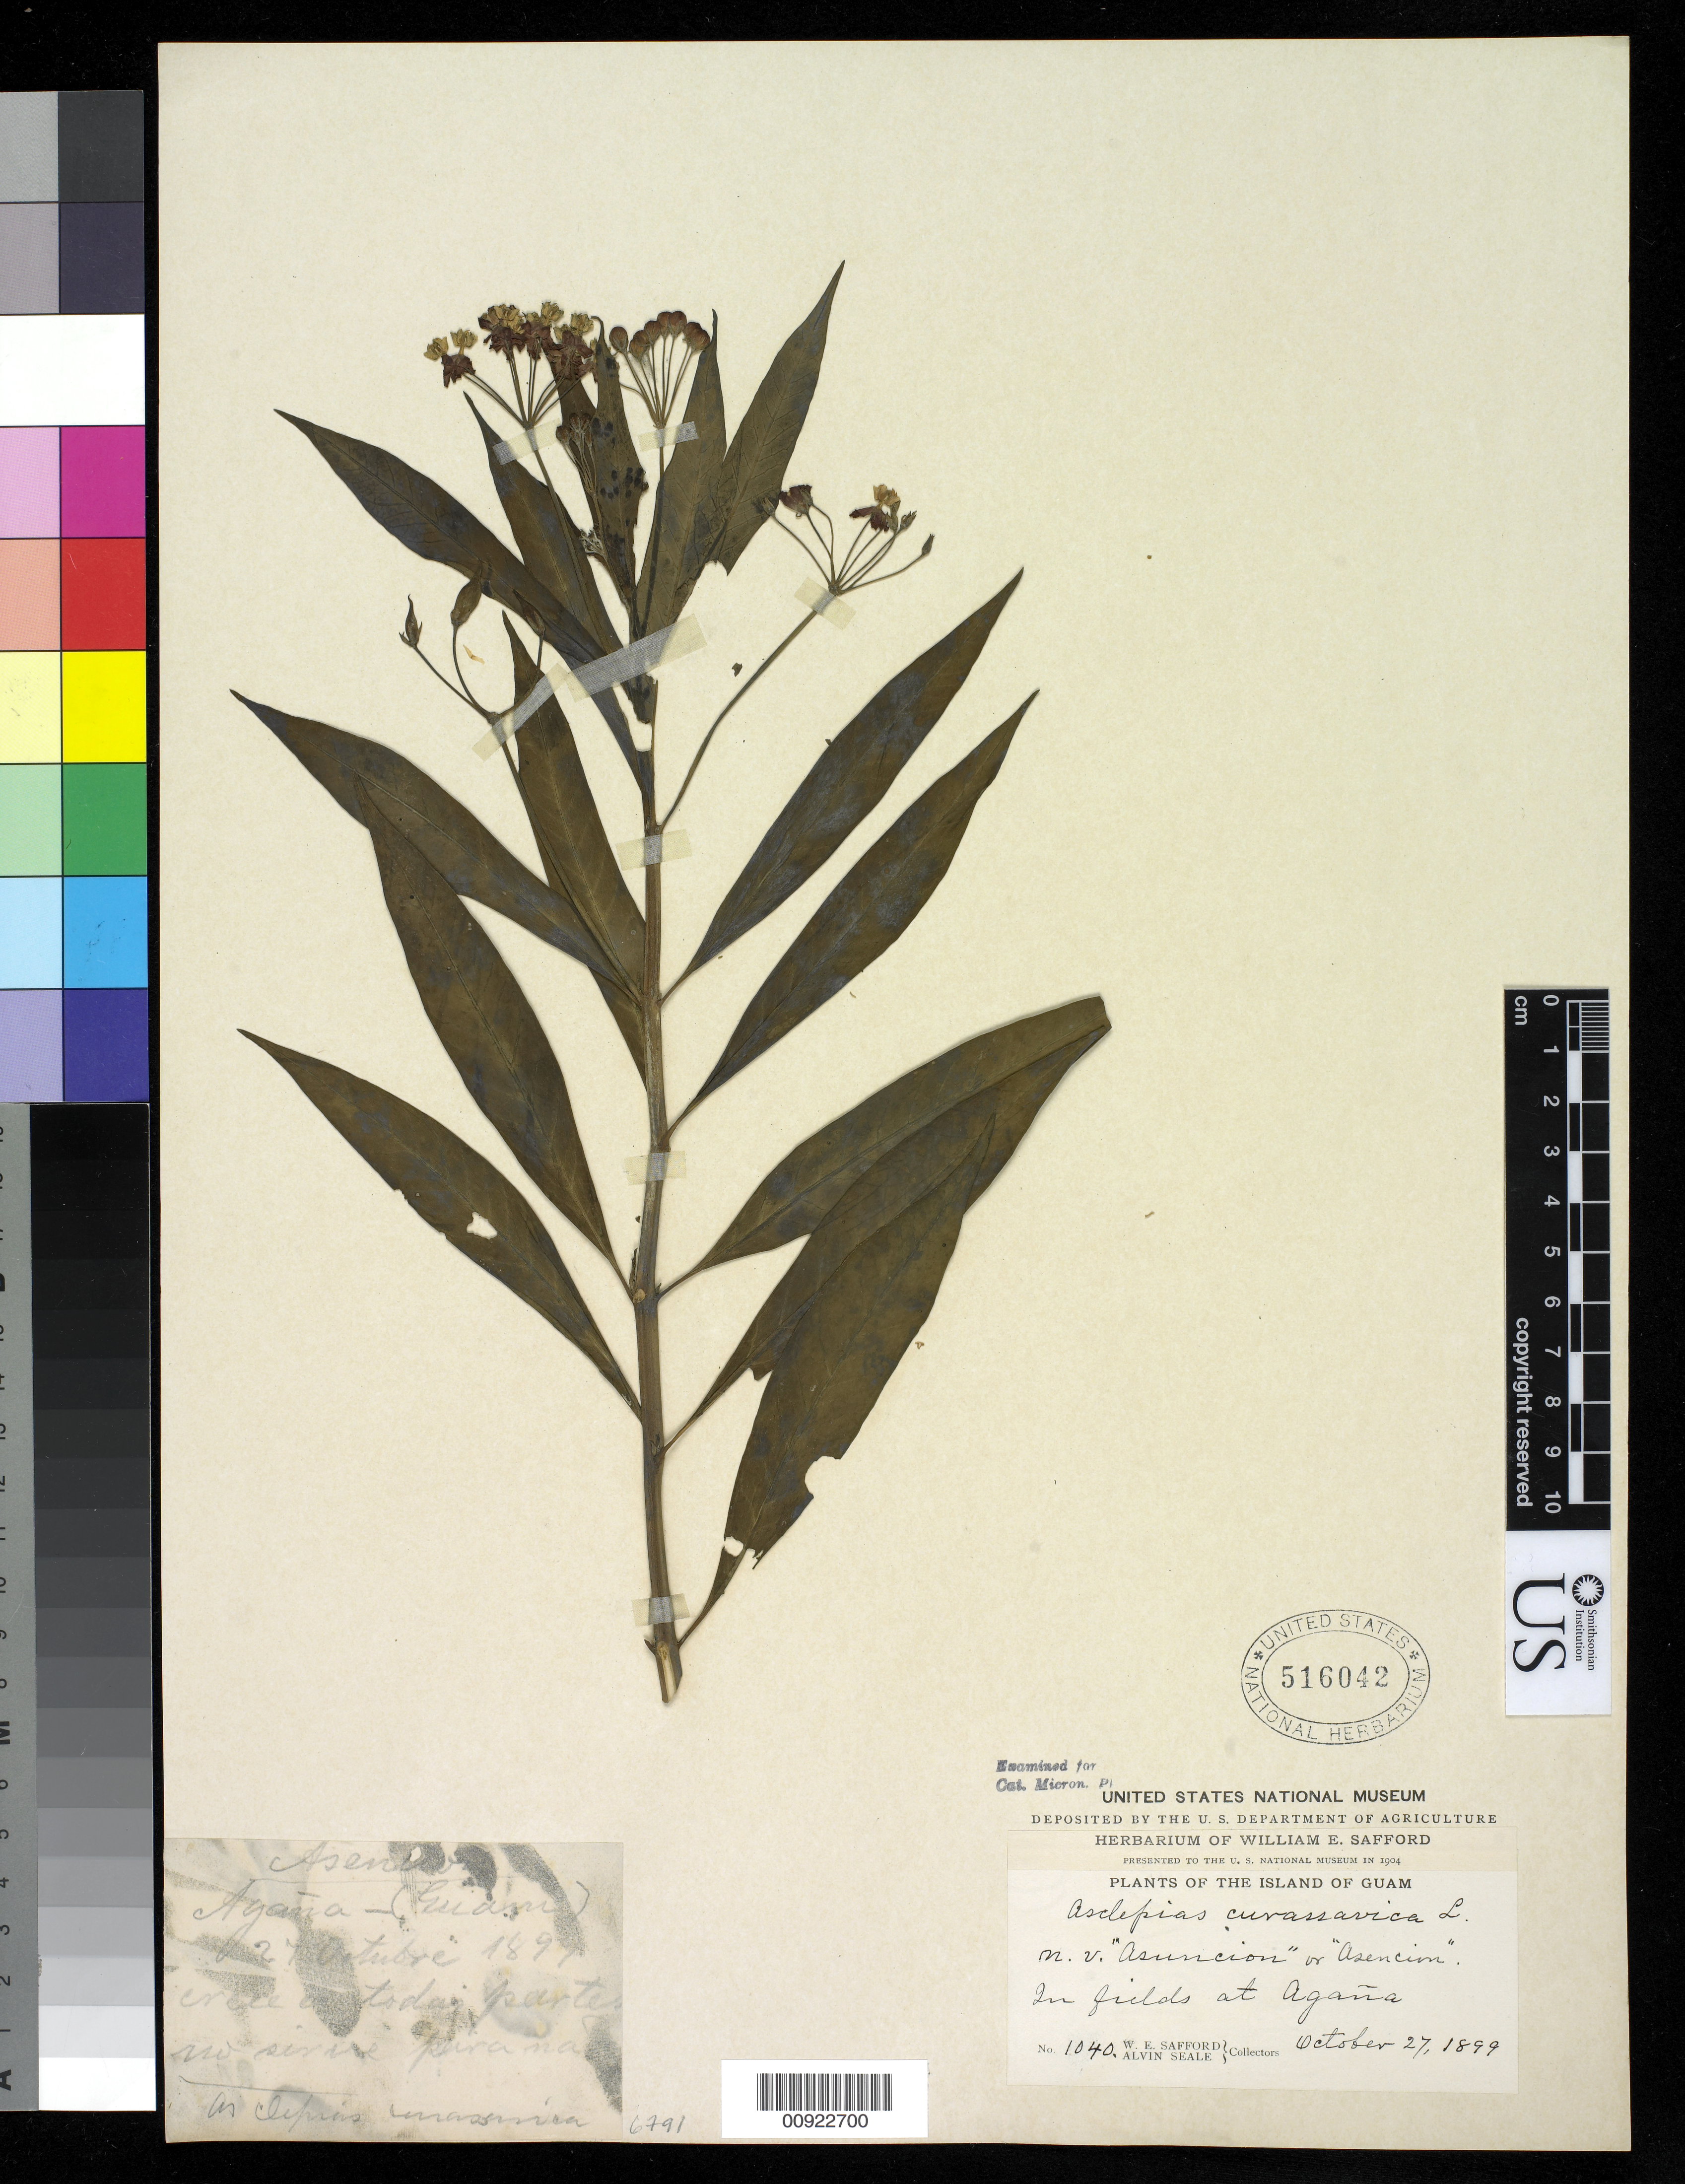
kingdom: Plantae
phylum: Tracheophyta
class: Magnoliopsida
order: Gentianales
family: Apocynaceae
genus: Asclepias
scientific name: Asclepias curassavica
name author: L.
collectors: W. E. Safford & A. Seale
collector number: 1040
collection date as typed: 27 Oct 1899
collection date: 1899-10-27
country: Guam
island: Guam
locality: In fields at Agana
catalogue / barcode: US 516042